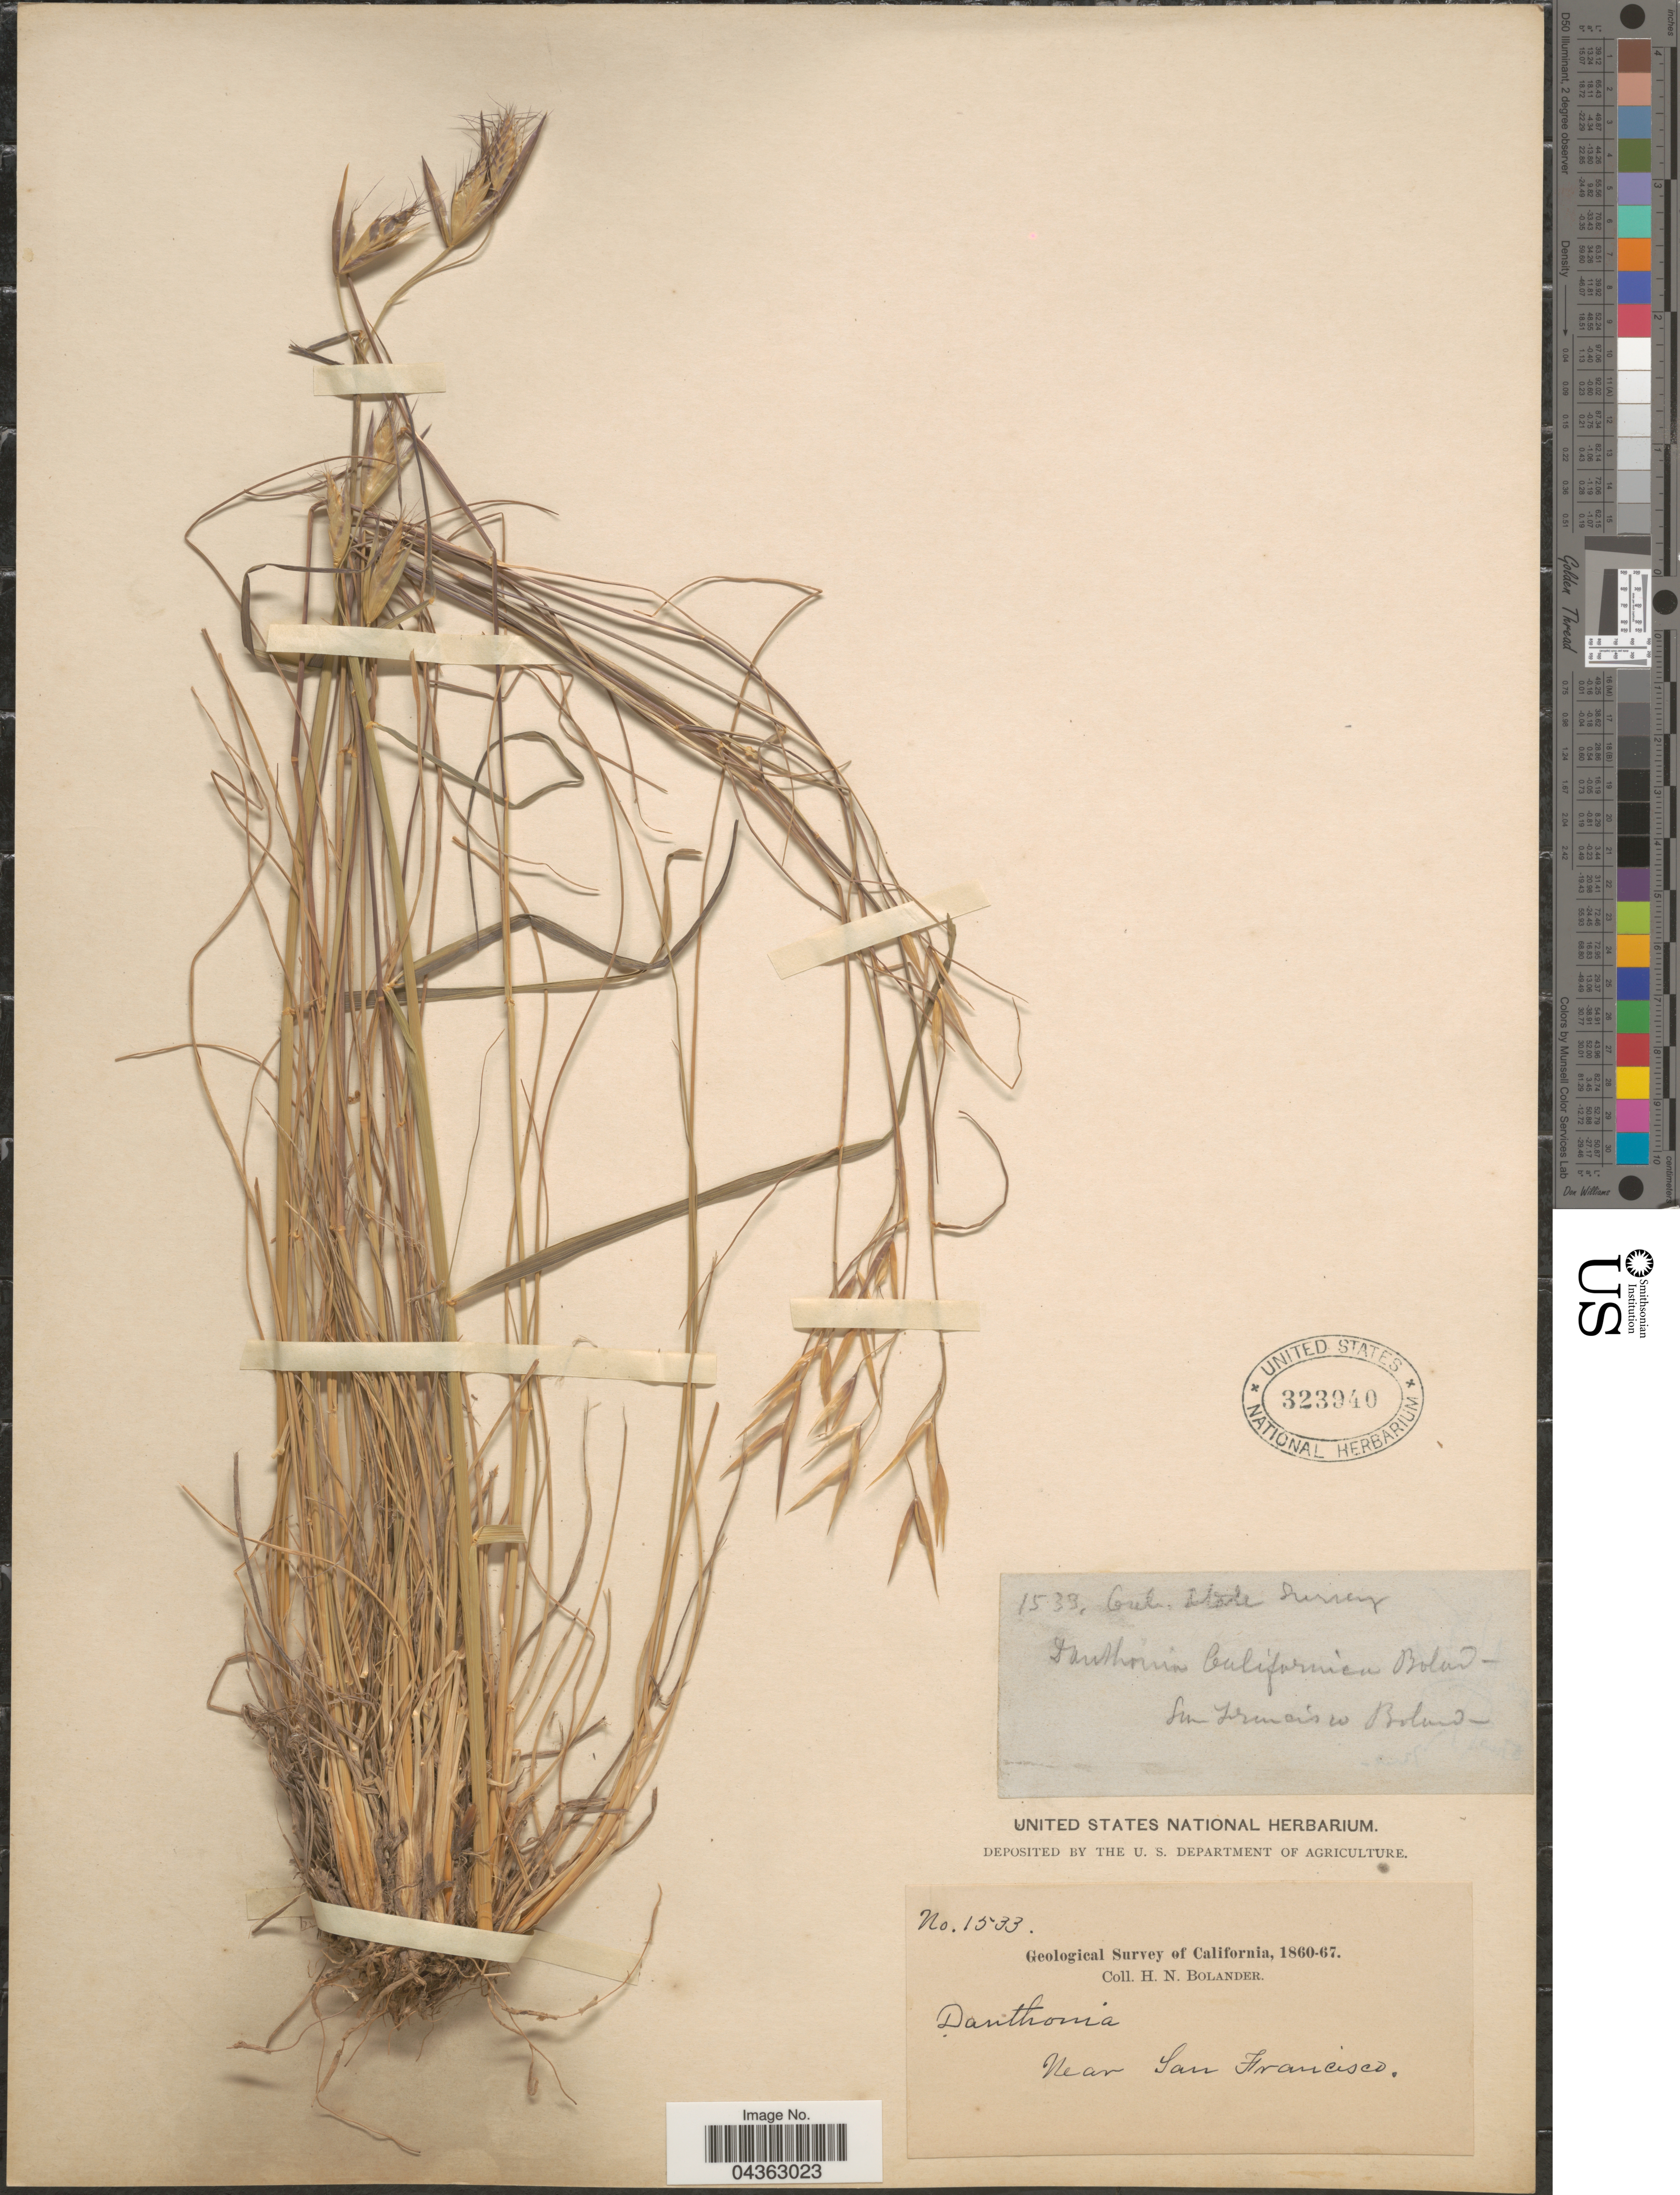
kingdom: Plantae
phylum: Tracheophyta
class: Liliopsida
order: Poales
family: Poaceae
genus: Danthonia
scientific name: Danthonia californica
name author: Bol.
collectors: H. Bolander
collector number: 1533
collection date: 1860/1867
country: United States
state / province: California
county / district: San Francisco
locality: Geological Survey of California. Near San Francisco.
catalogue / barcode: US 323940